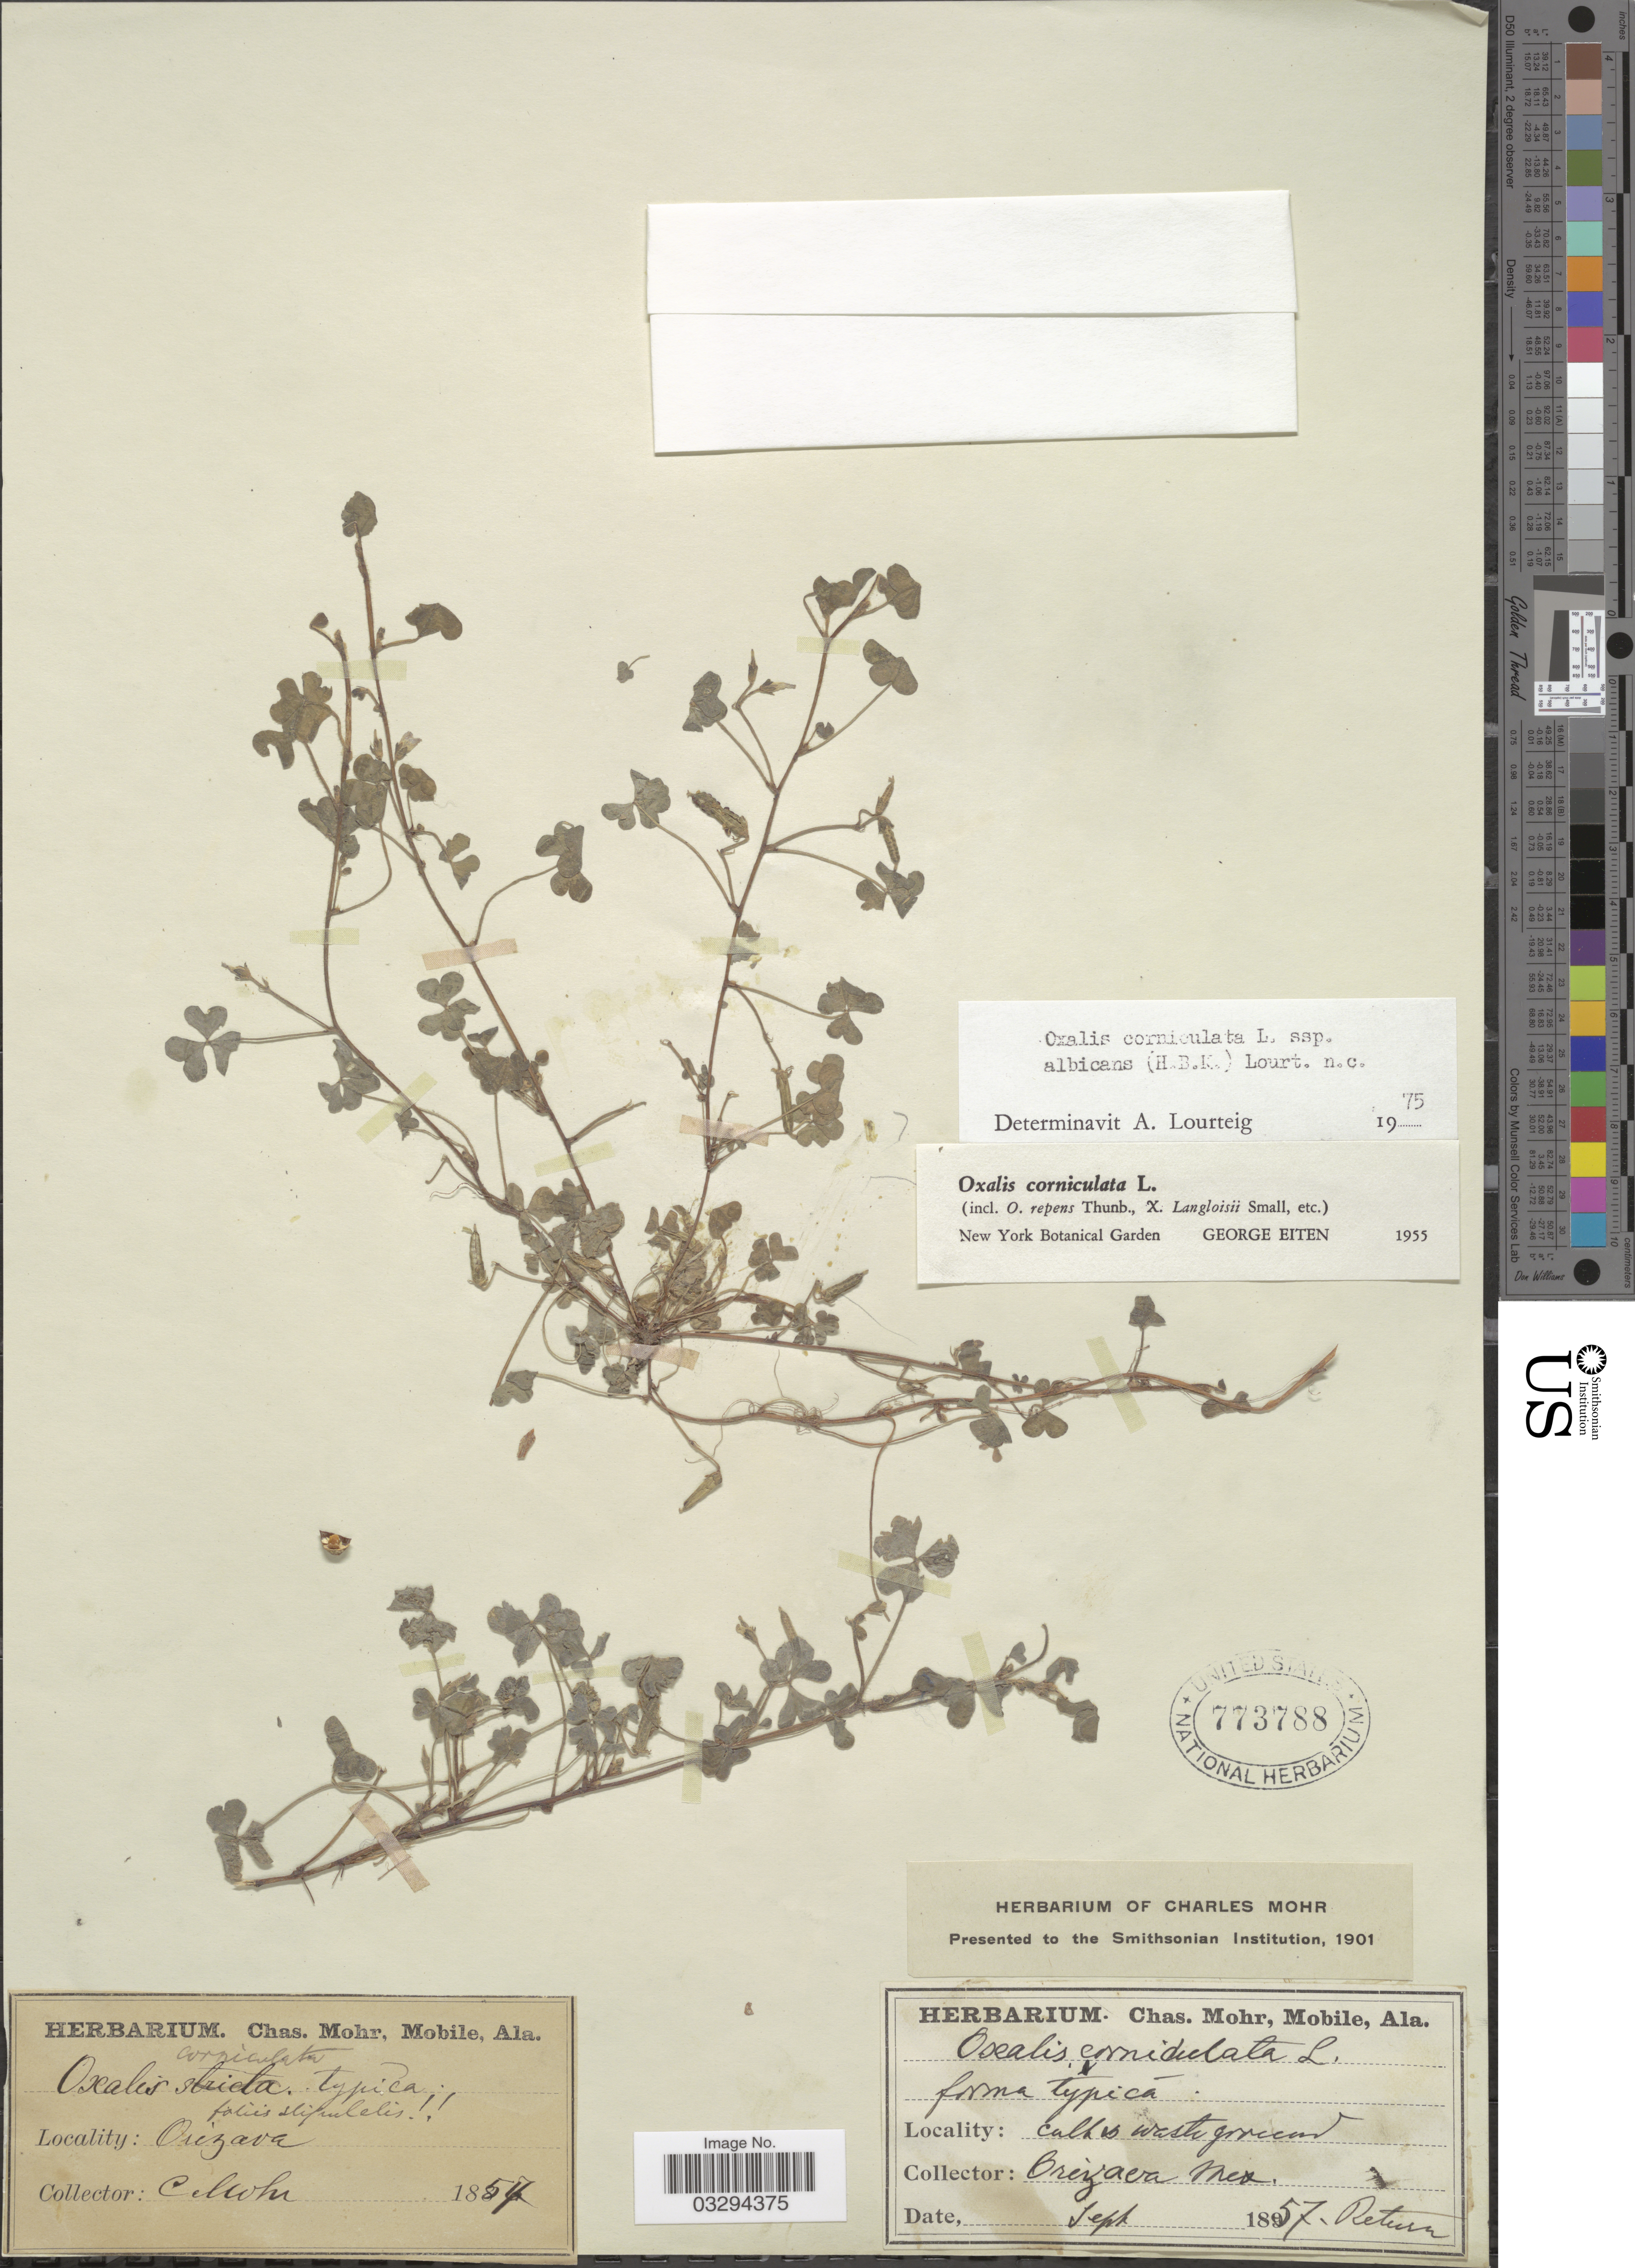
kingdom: Plantae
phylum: Tracheophyta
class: Magnoliopsida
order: Oxalidales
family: Oxalidaceae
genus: Oxalis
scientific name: Oxalis corniculata subsp. albicans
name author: (Kunth) Lourteig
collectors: Mohr, C. T. (herbarium)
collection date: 1857-09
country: Mexico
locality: Cultis waste ground Orizava.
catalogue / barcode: US 773788